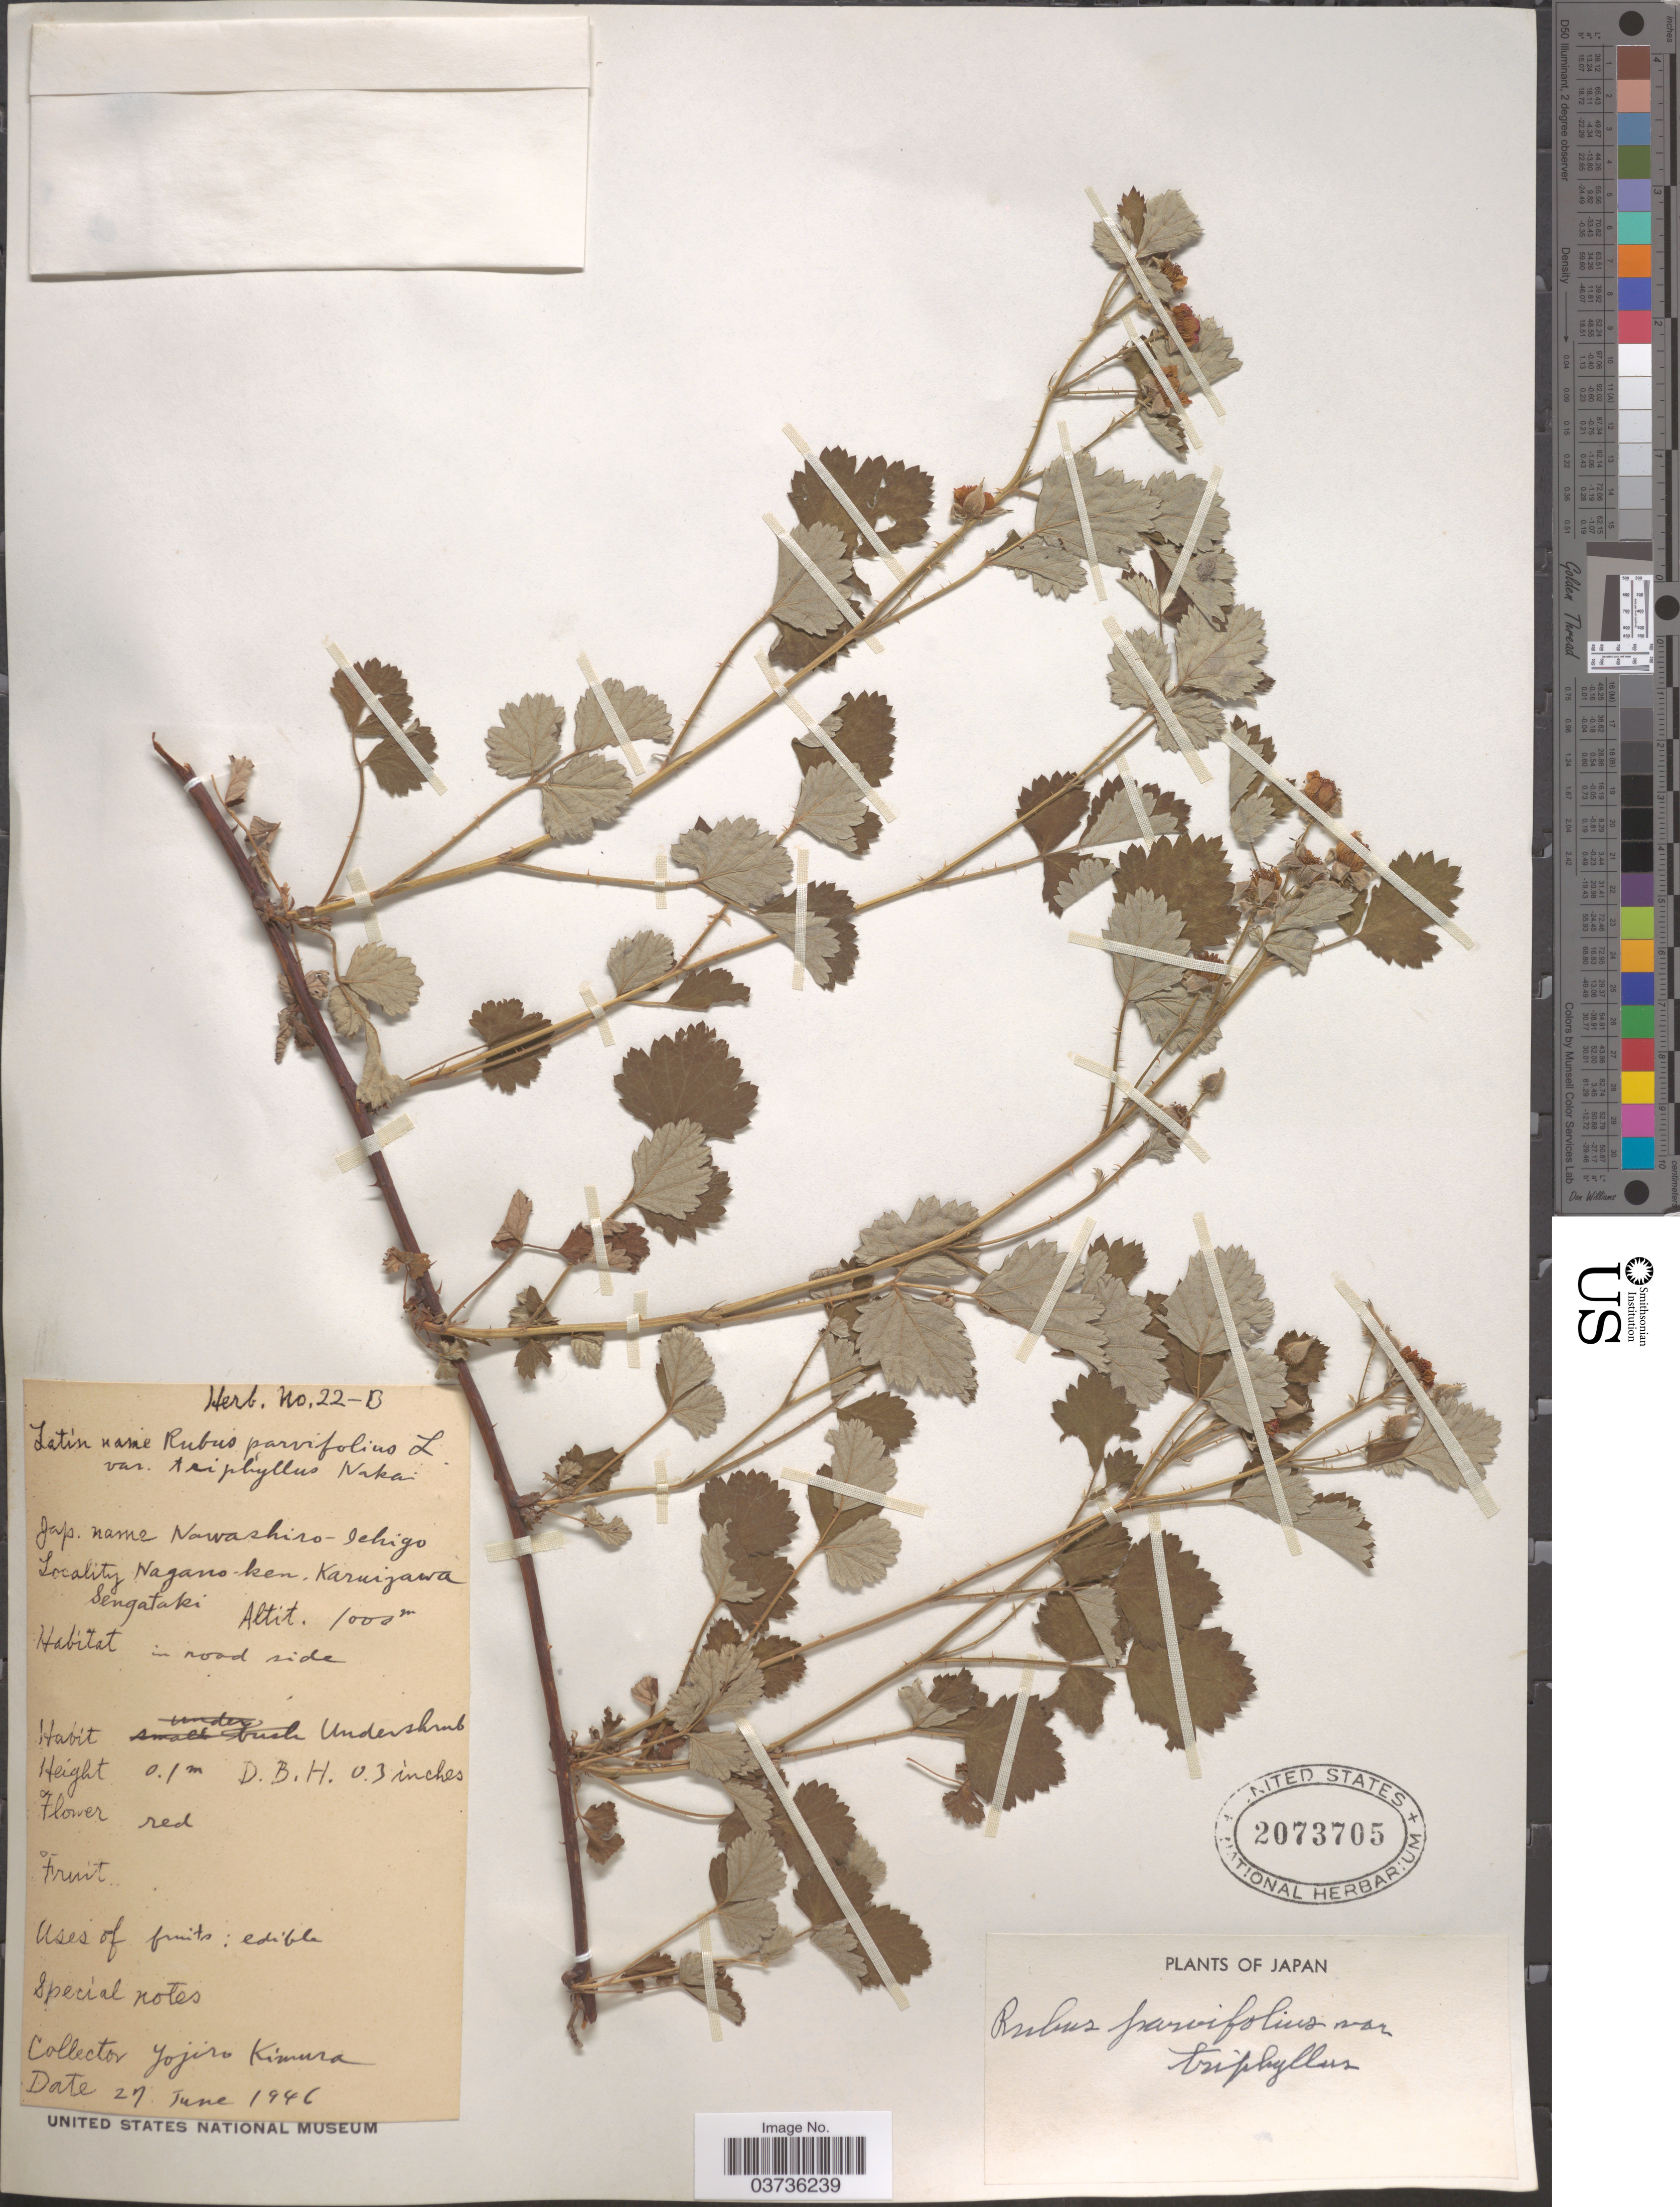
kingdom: Plantae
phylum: Tracheophyta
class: Magnoliopsida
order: Rosales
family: Rosaceae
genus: Rubus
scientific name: Rubus parvifolius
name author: L.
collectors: Y. Kimura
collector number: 22-B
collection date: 1946-06-27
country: Japan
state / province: Nagano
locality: Nagano-ken, Karuizawa, Sengataki.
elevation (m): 1000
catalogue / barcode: US 2073705